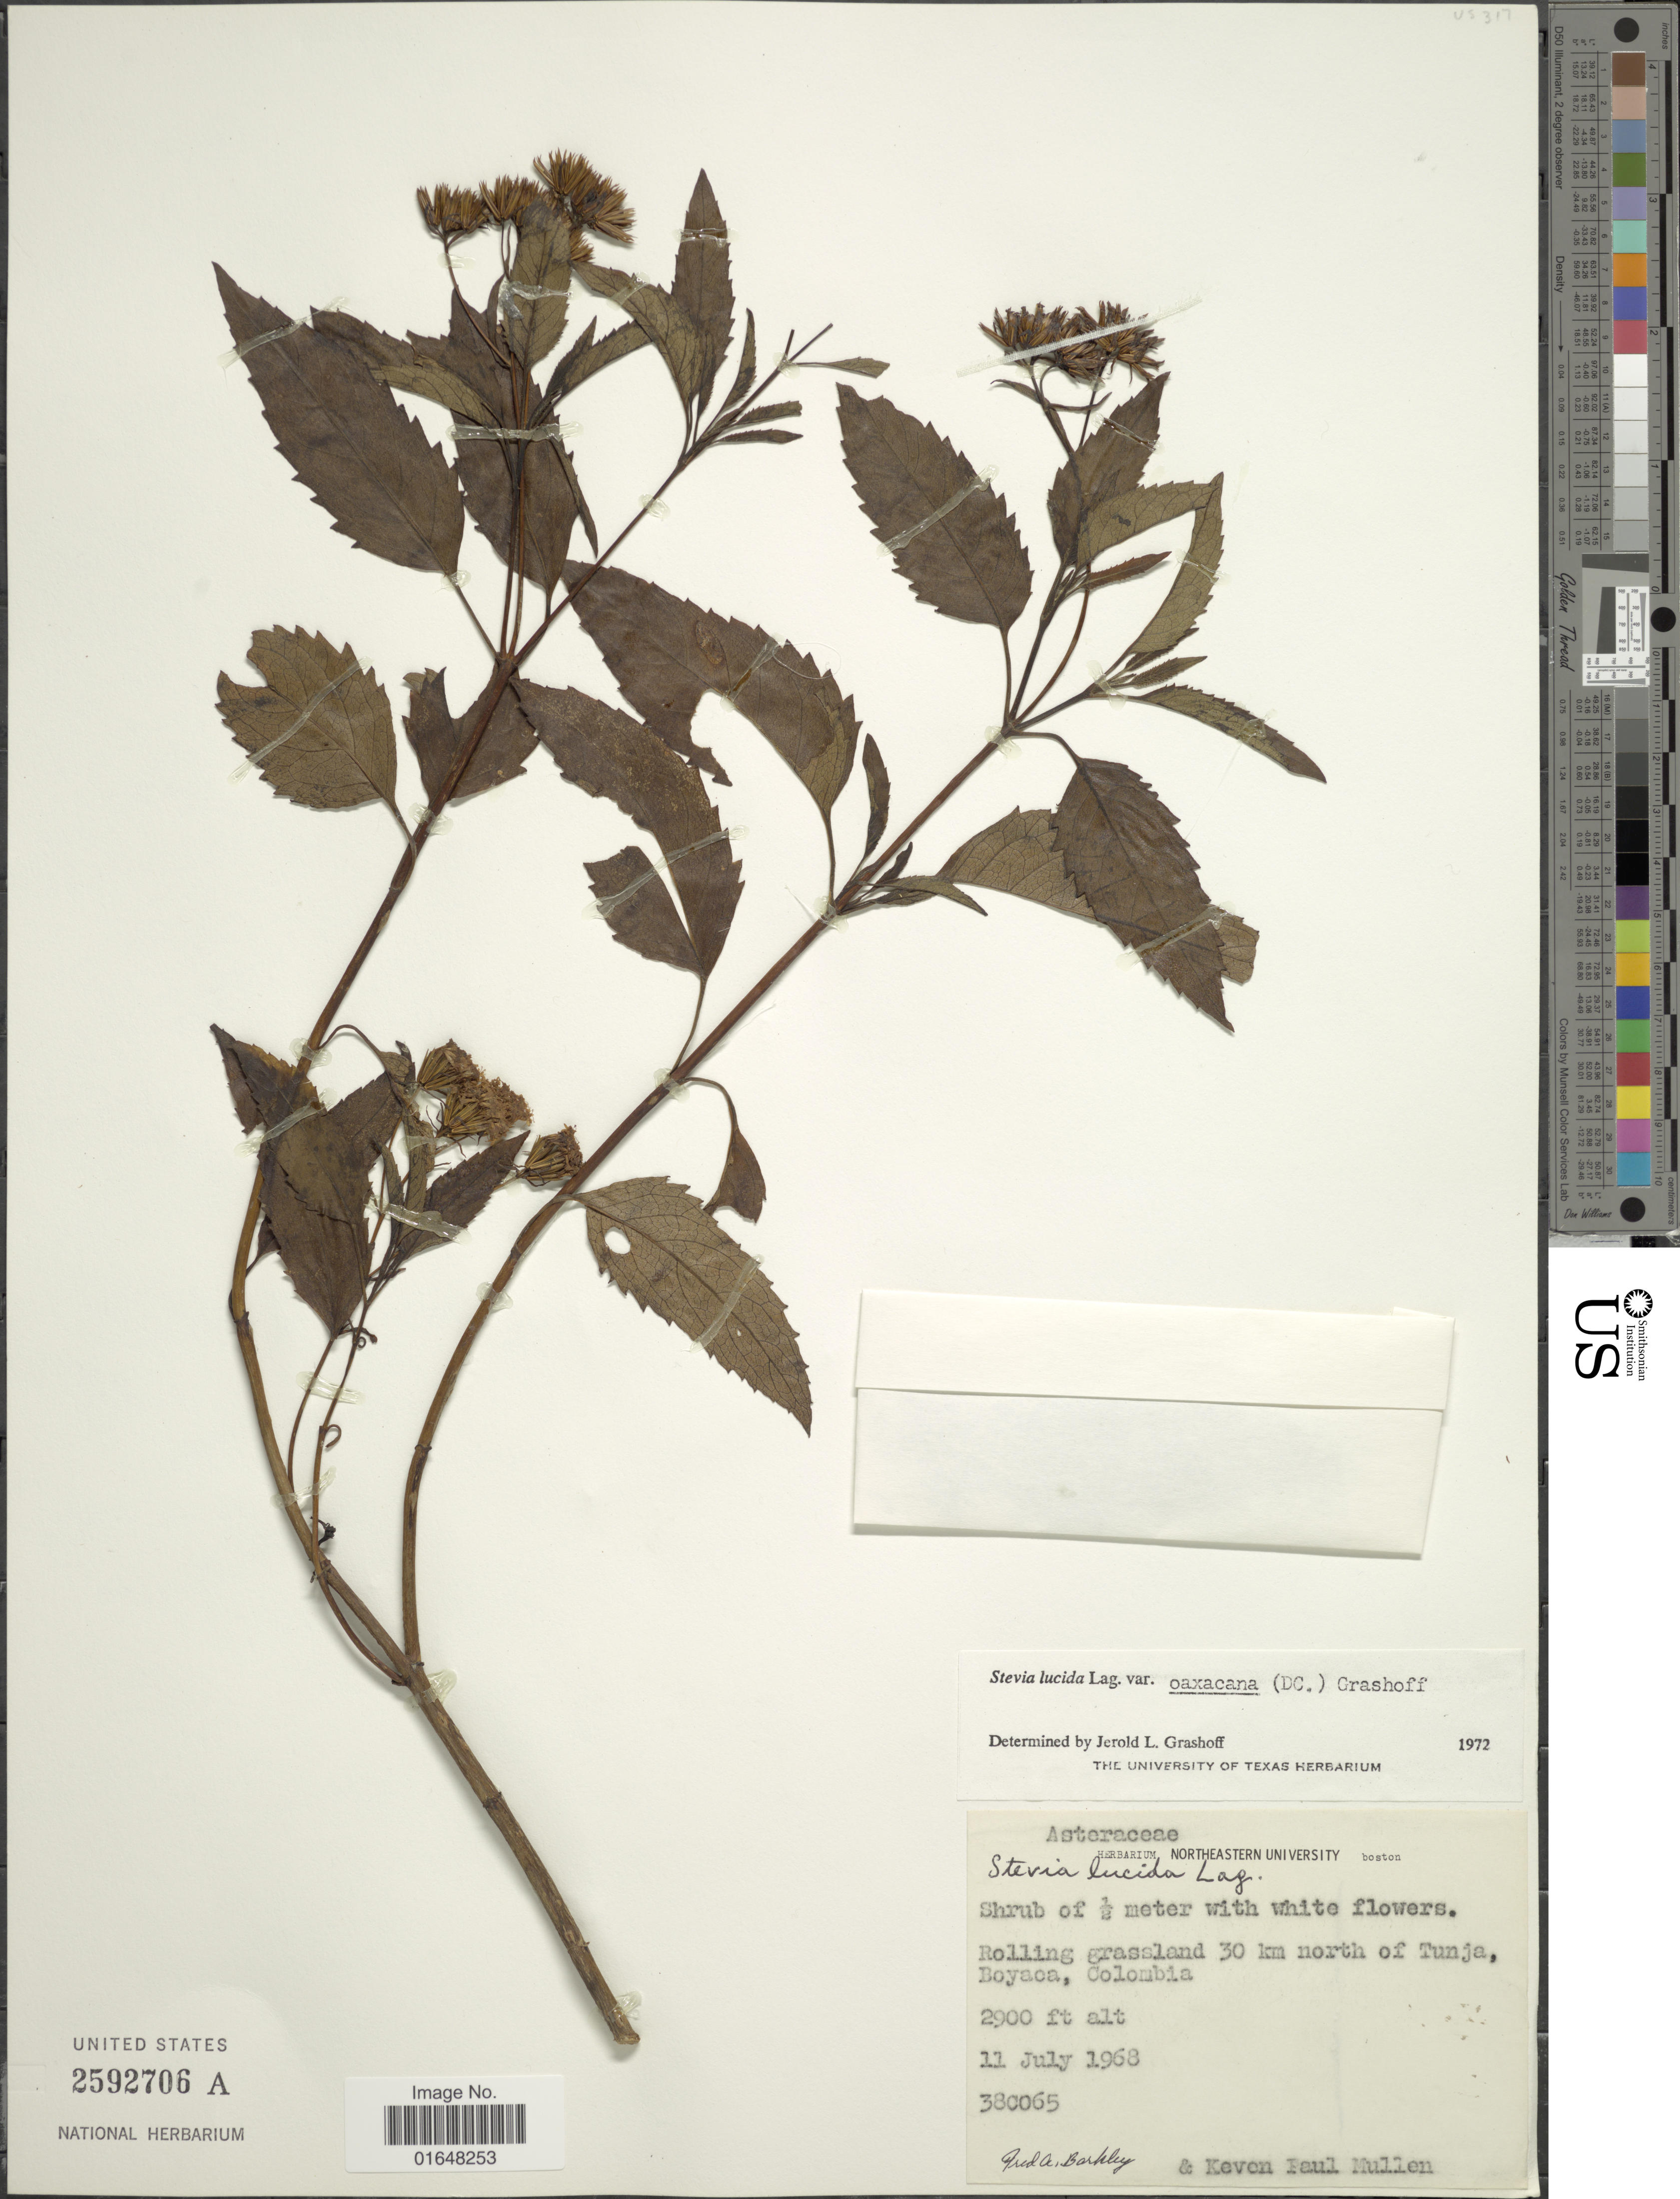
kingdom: Plantae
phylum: Tracheophyta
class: Magnoliopsida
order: Asterales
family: Asteraceae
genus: Stevia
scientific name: Stevia lucida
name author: Lag.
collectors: F. A. Barkley & K. Mullen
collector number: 380065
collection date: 1968-07-11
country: Colombia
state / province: Boyacá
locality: Rolling grassland 30 km north of Tunja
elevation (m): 884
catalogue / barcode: US 2592706A